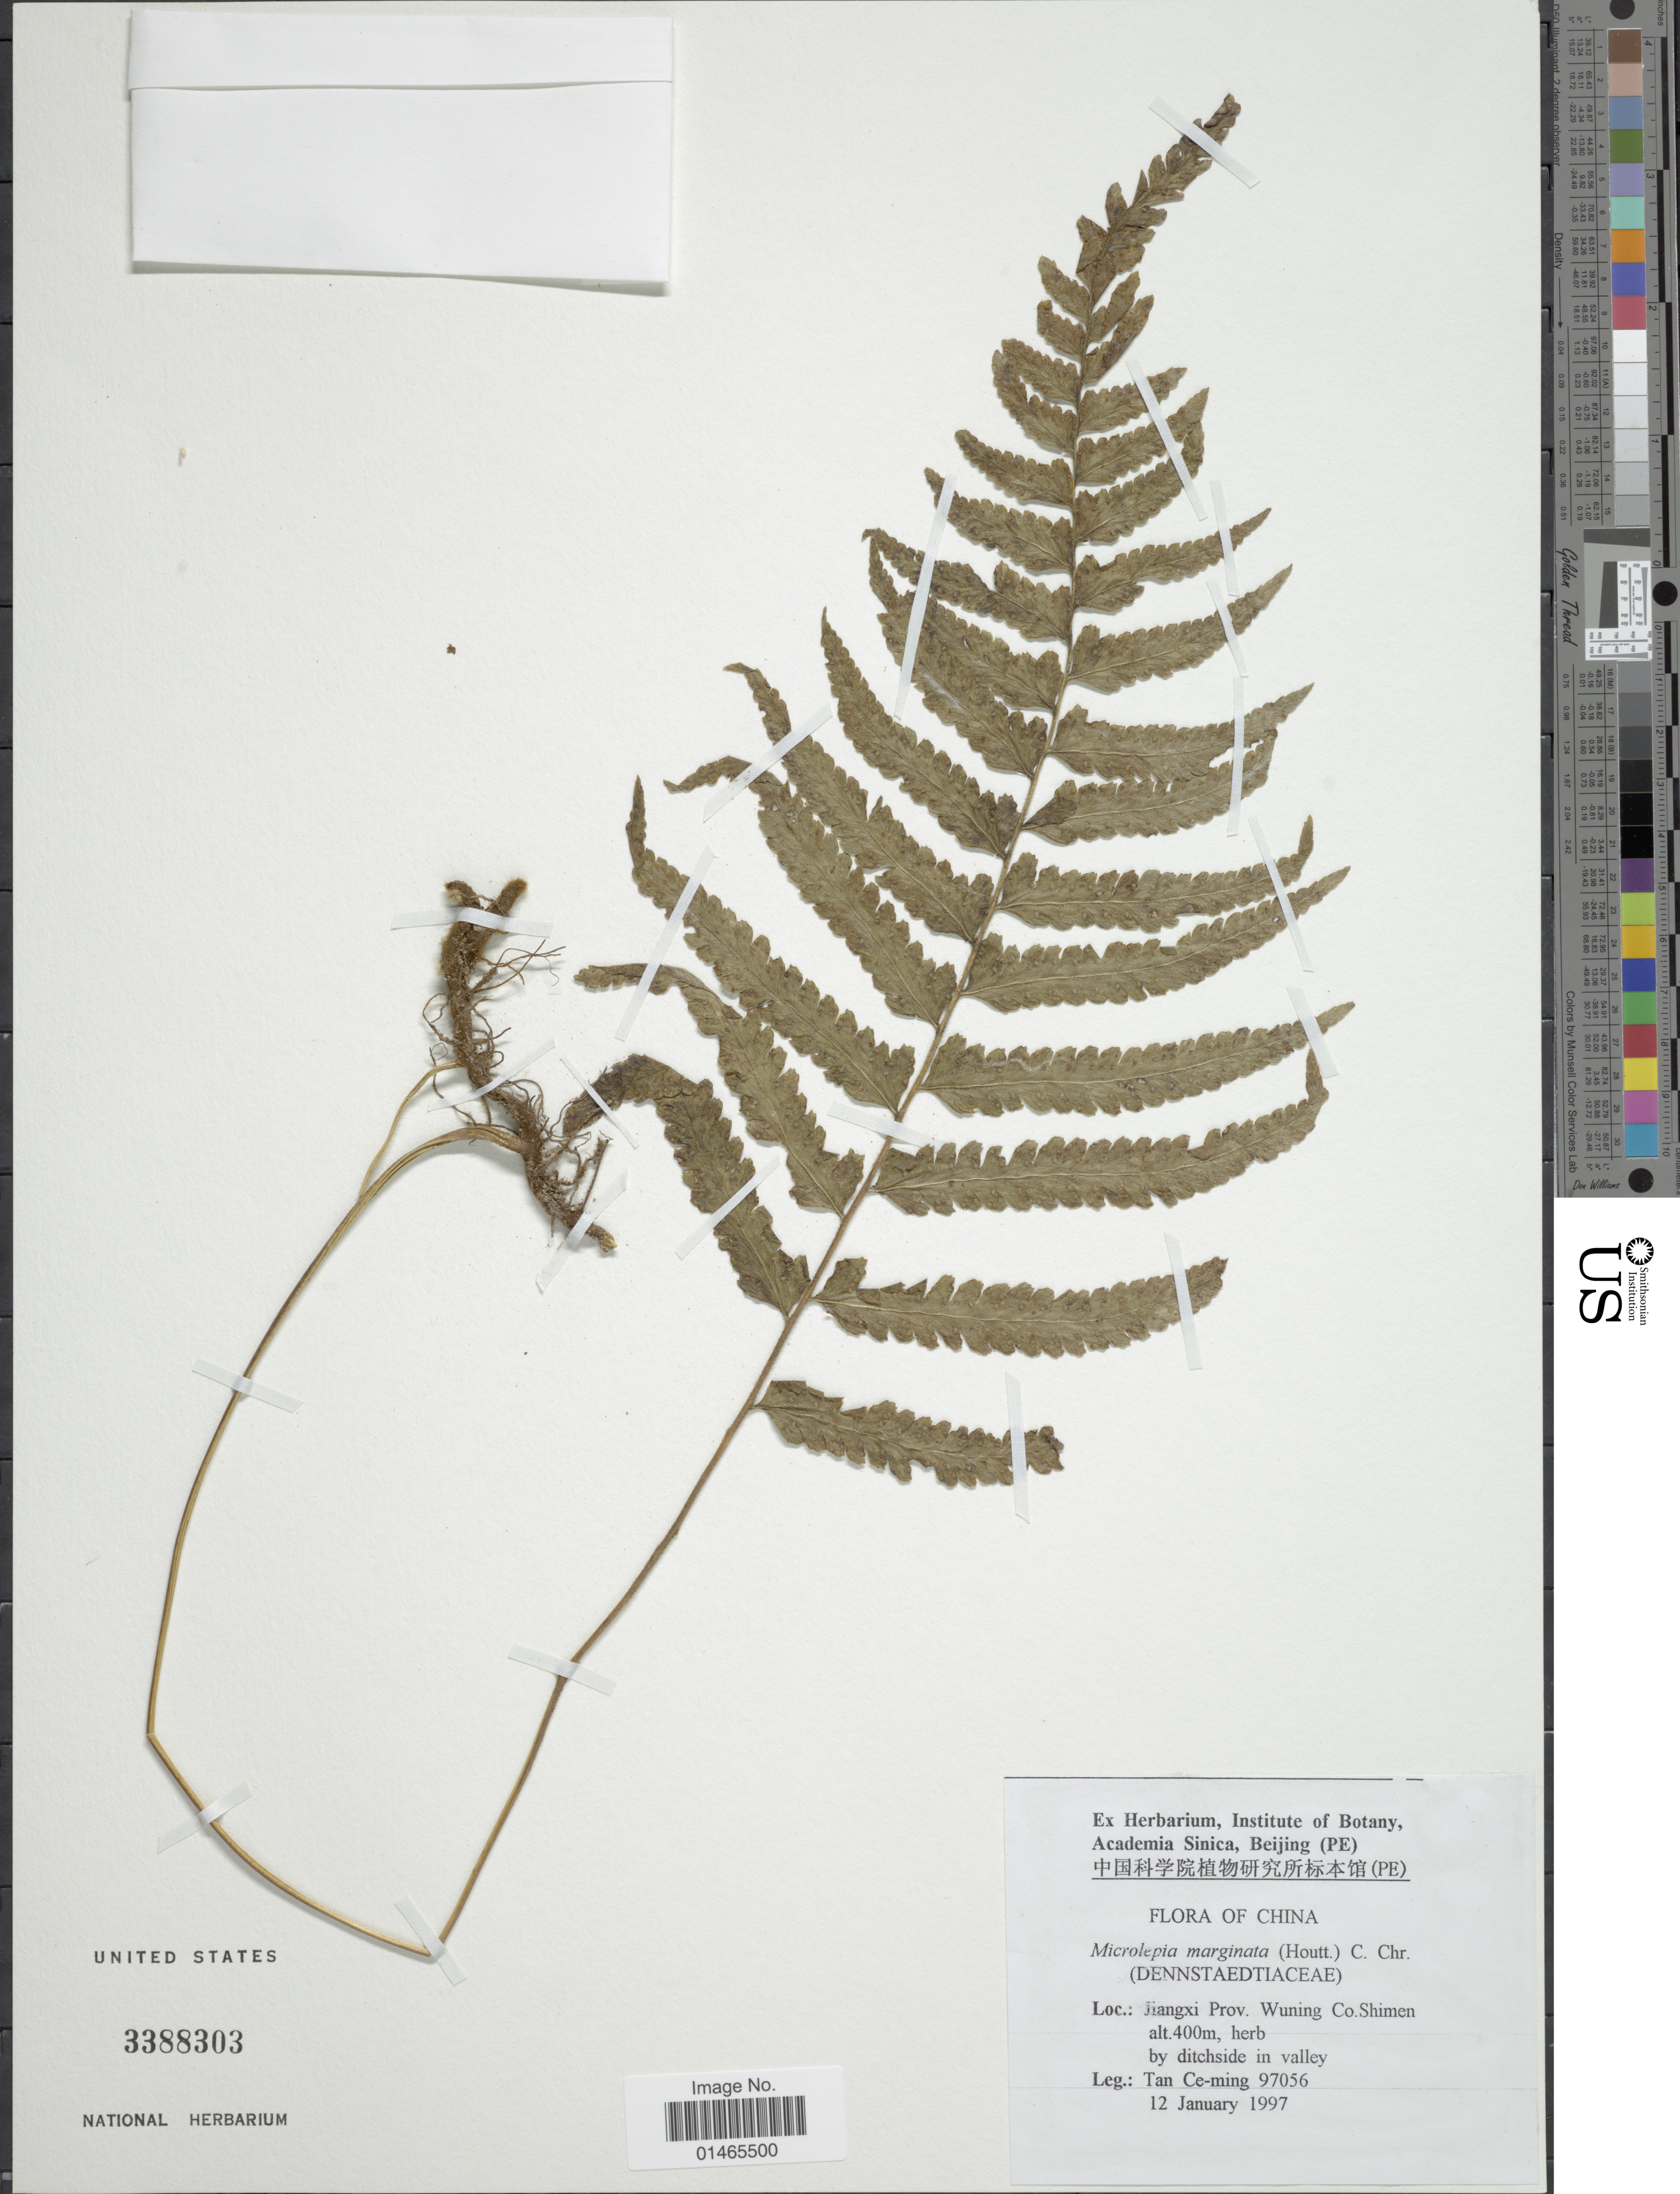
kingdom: Plantae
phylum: Tracheophyta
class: Polypodiopsida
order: Polypodiales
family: Dennstaedtiaceae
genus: Microlepia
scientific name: Microlepia marginata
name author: (Houtt.) C. Chr.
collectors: Tam Ce-Ming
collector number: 97056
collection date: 1997-01-12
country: China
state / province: Jiangxi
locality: Wuning Co.Shimen, by ditchside in valley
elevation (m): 400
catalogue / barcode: US 3388303